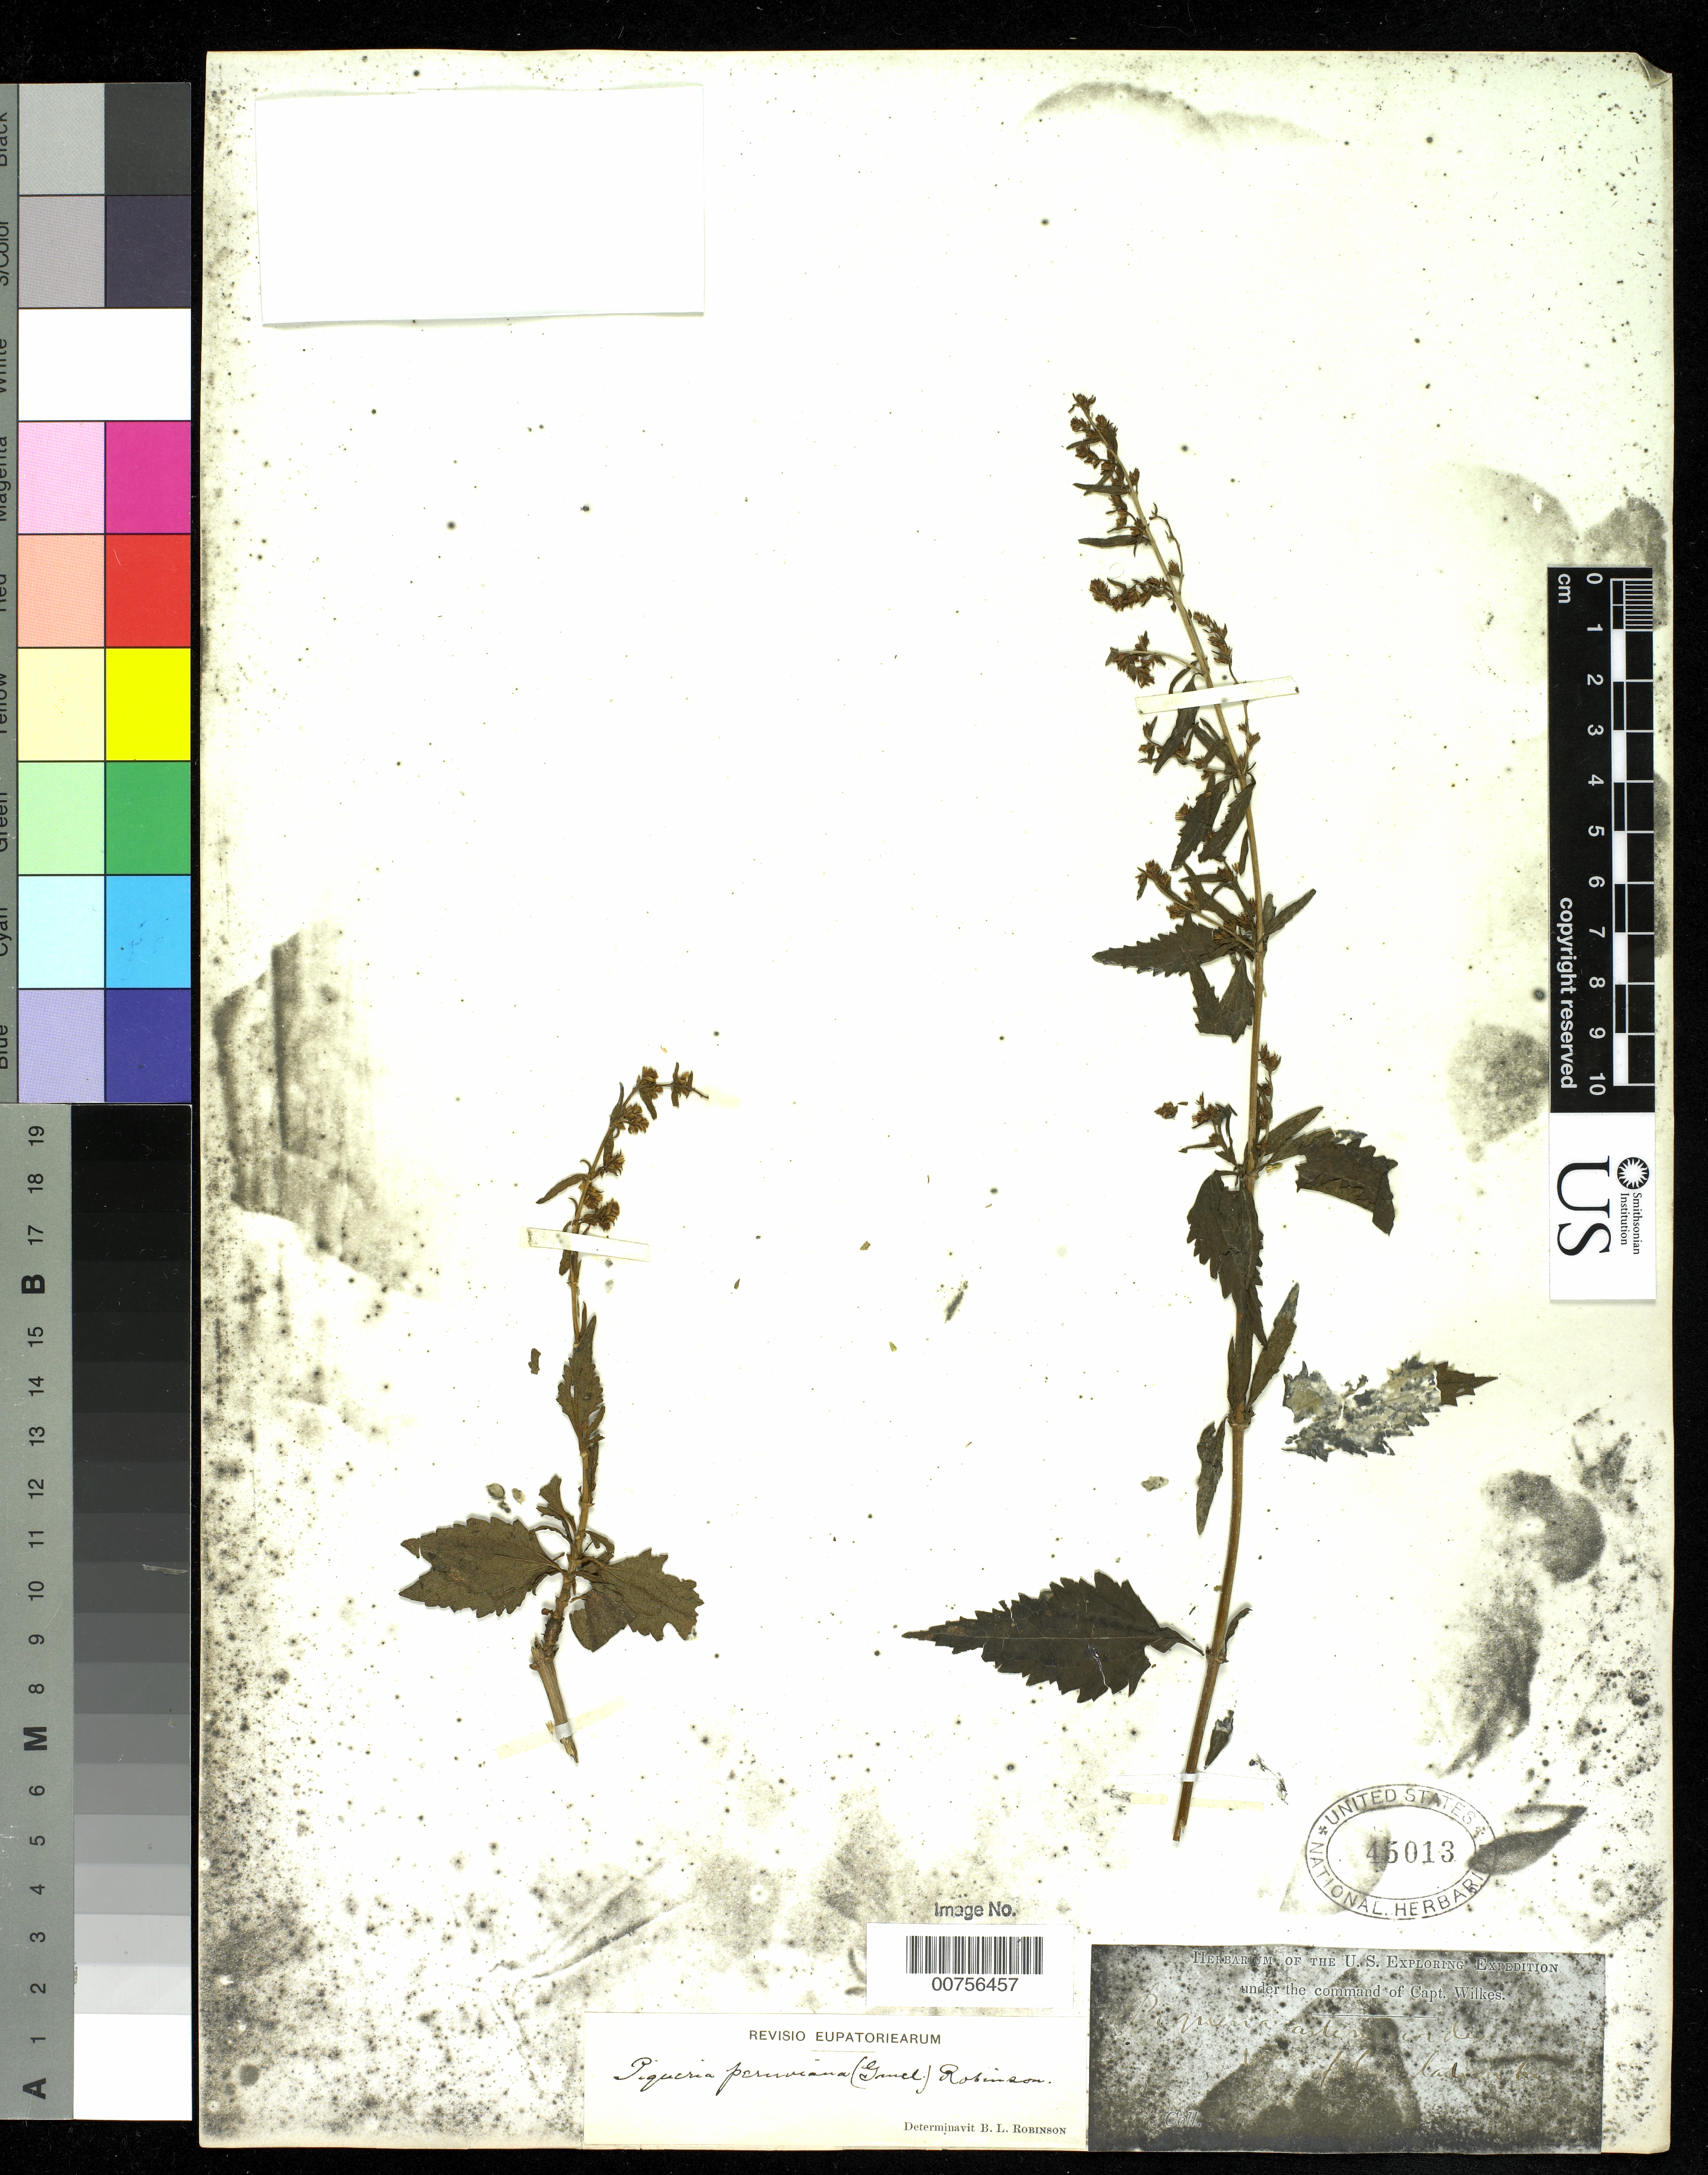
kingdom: Plantae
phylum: Tracheophyta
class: Magnoliopsida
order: Asterales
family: Asteraceae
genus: Ophryosporus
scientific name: Ophryosporus peruvianus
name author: (J.F. Gmel.) R.M. King & H. Rob.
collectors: Wilkes Explor. Exped.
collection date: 1838/1842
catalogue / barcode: US 45013